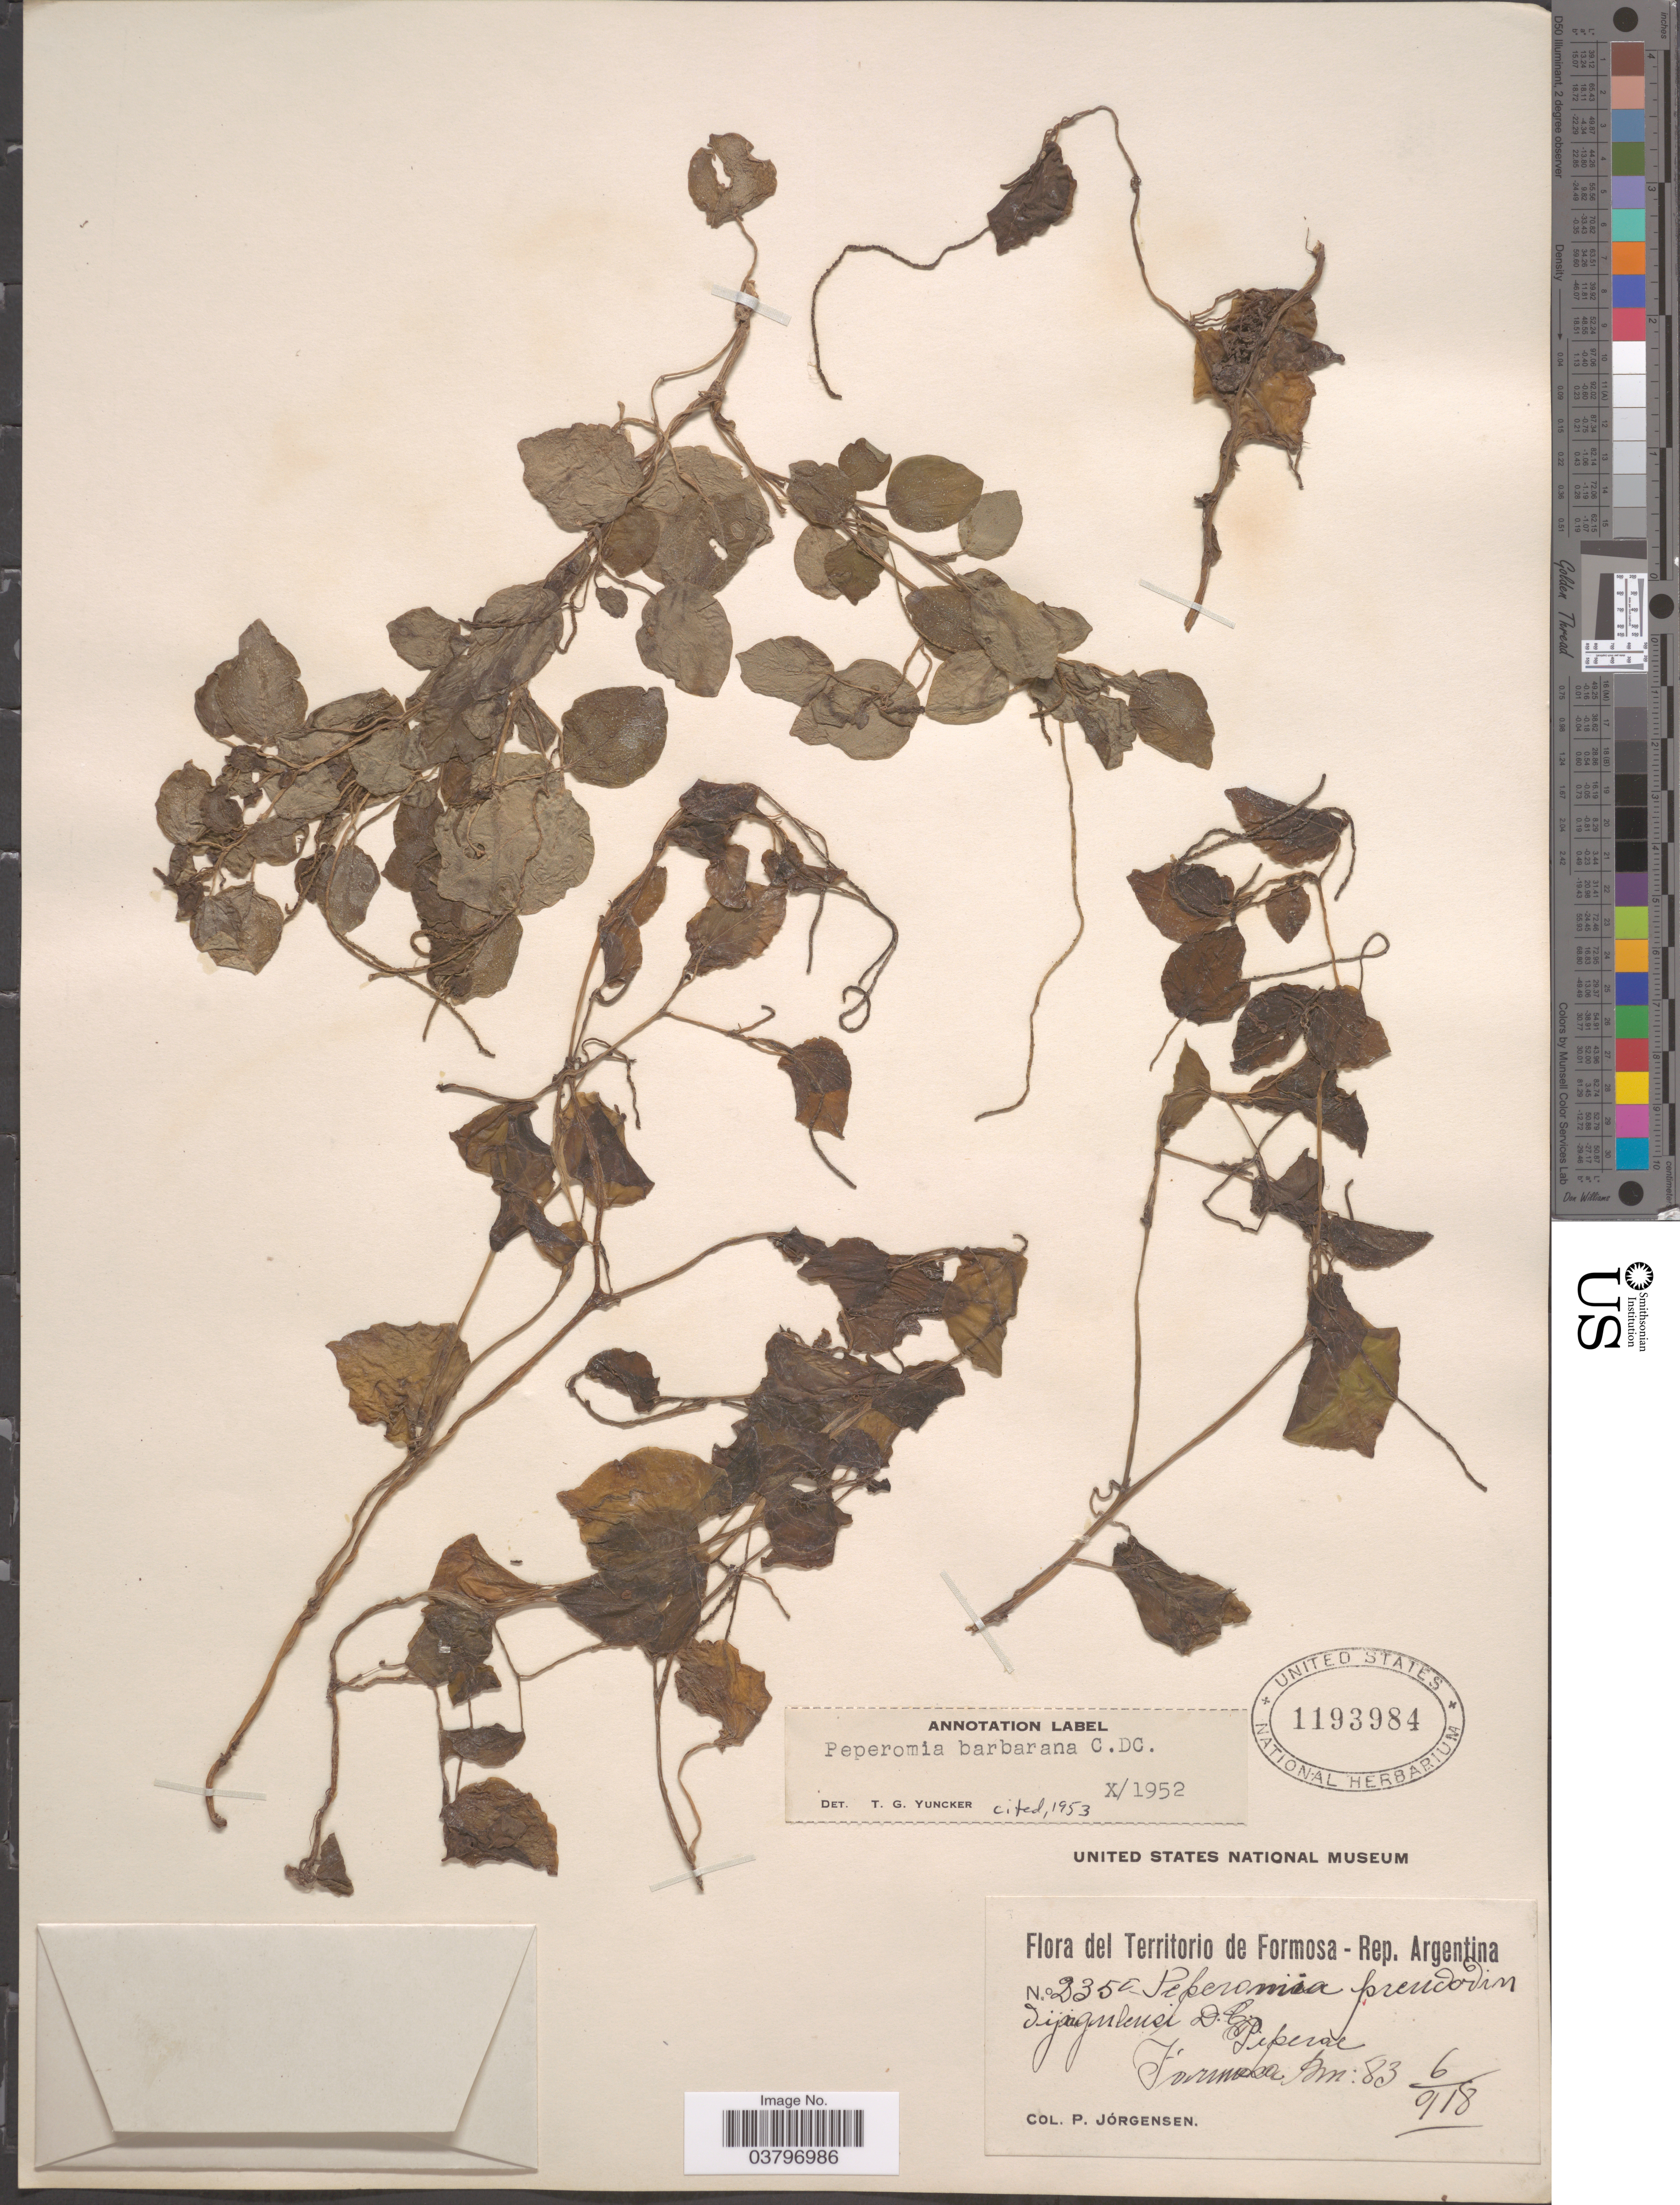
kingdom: Plantae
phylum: Tracheophyta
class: Magnoliopsida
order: Piperales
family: Piperaceae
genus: Peperomia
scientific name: Peperomia barbarana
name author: C. DC.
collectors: P. Jörgensen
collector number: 2350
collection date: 1918-06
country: Argentina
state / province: Formosa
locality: Km 83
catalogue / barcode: US 1193984